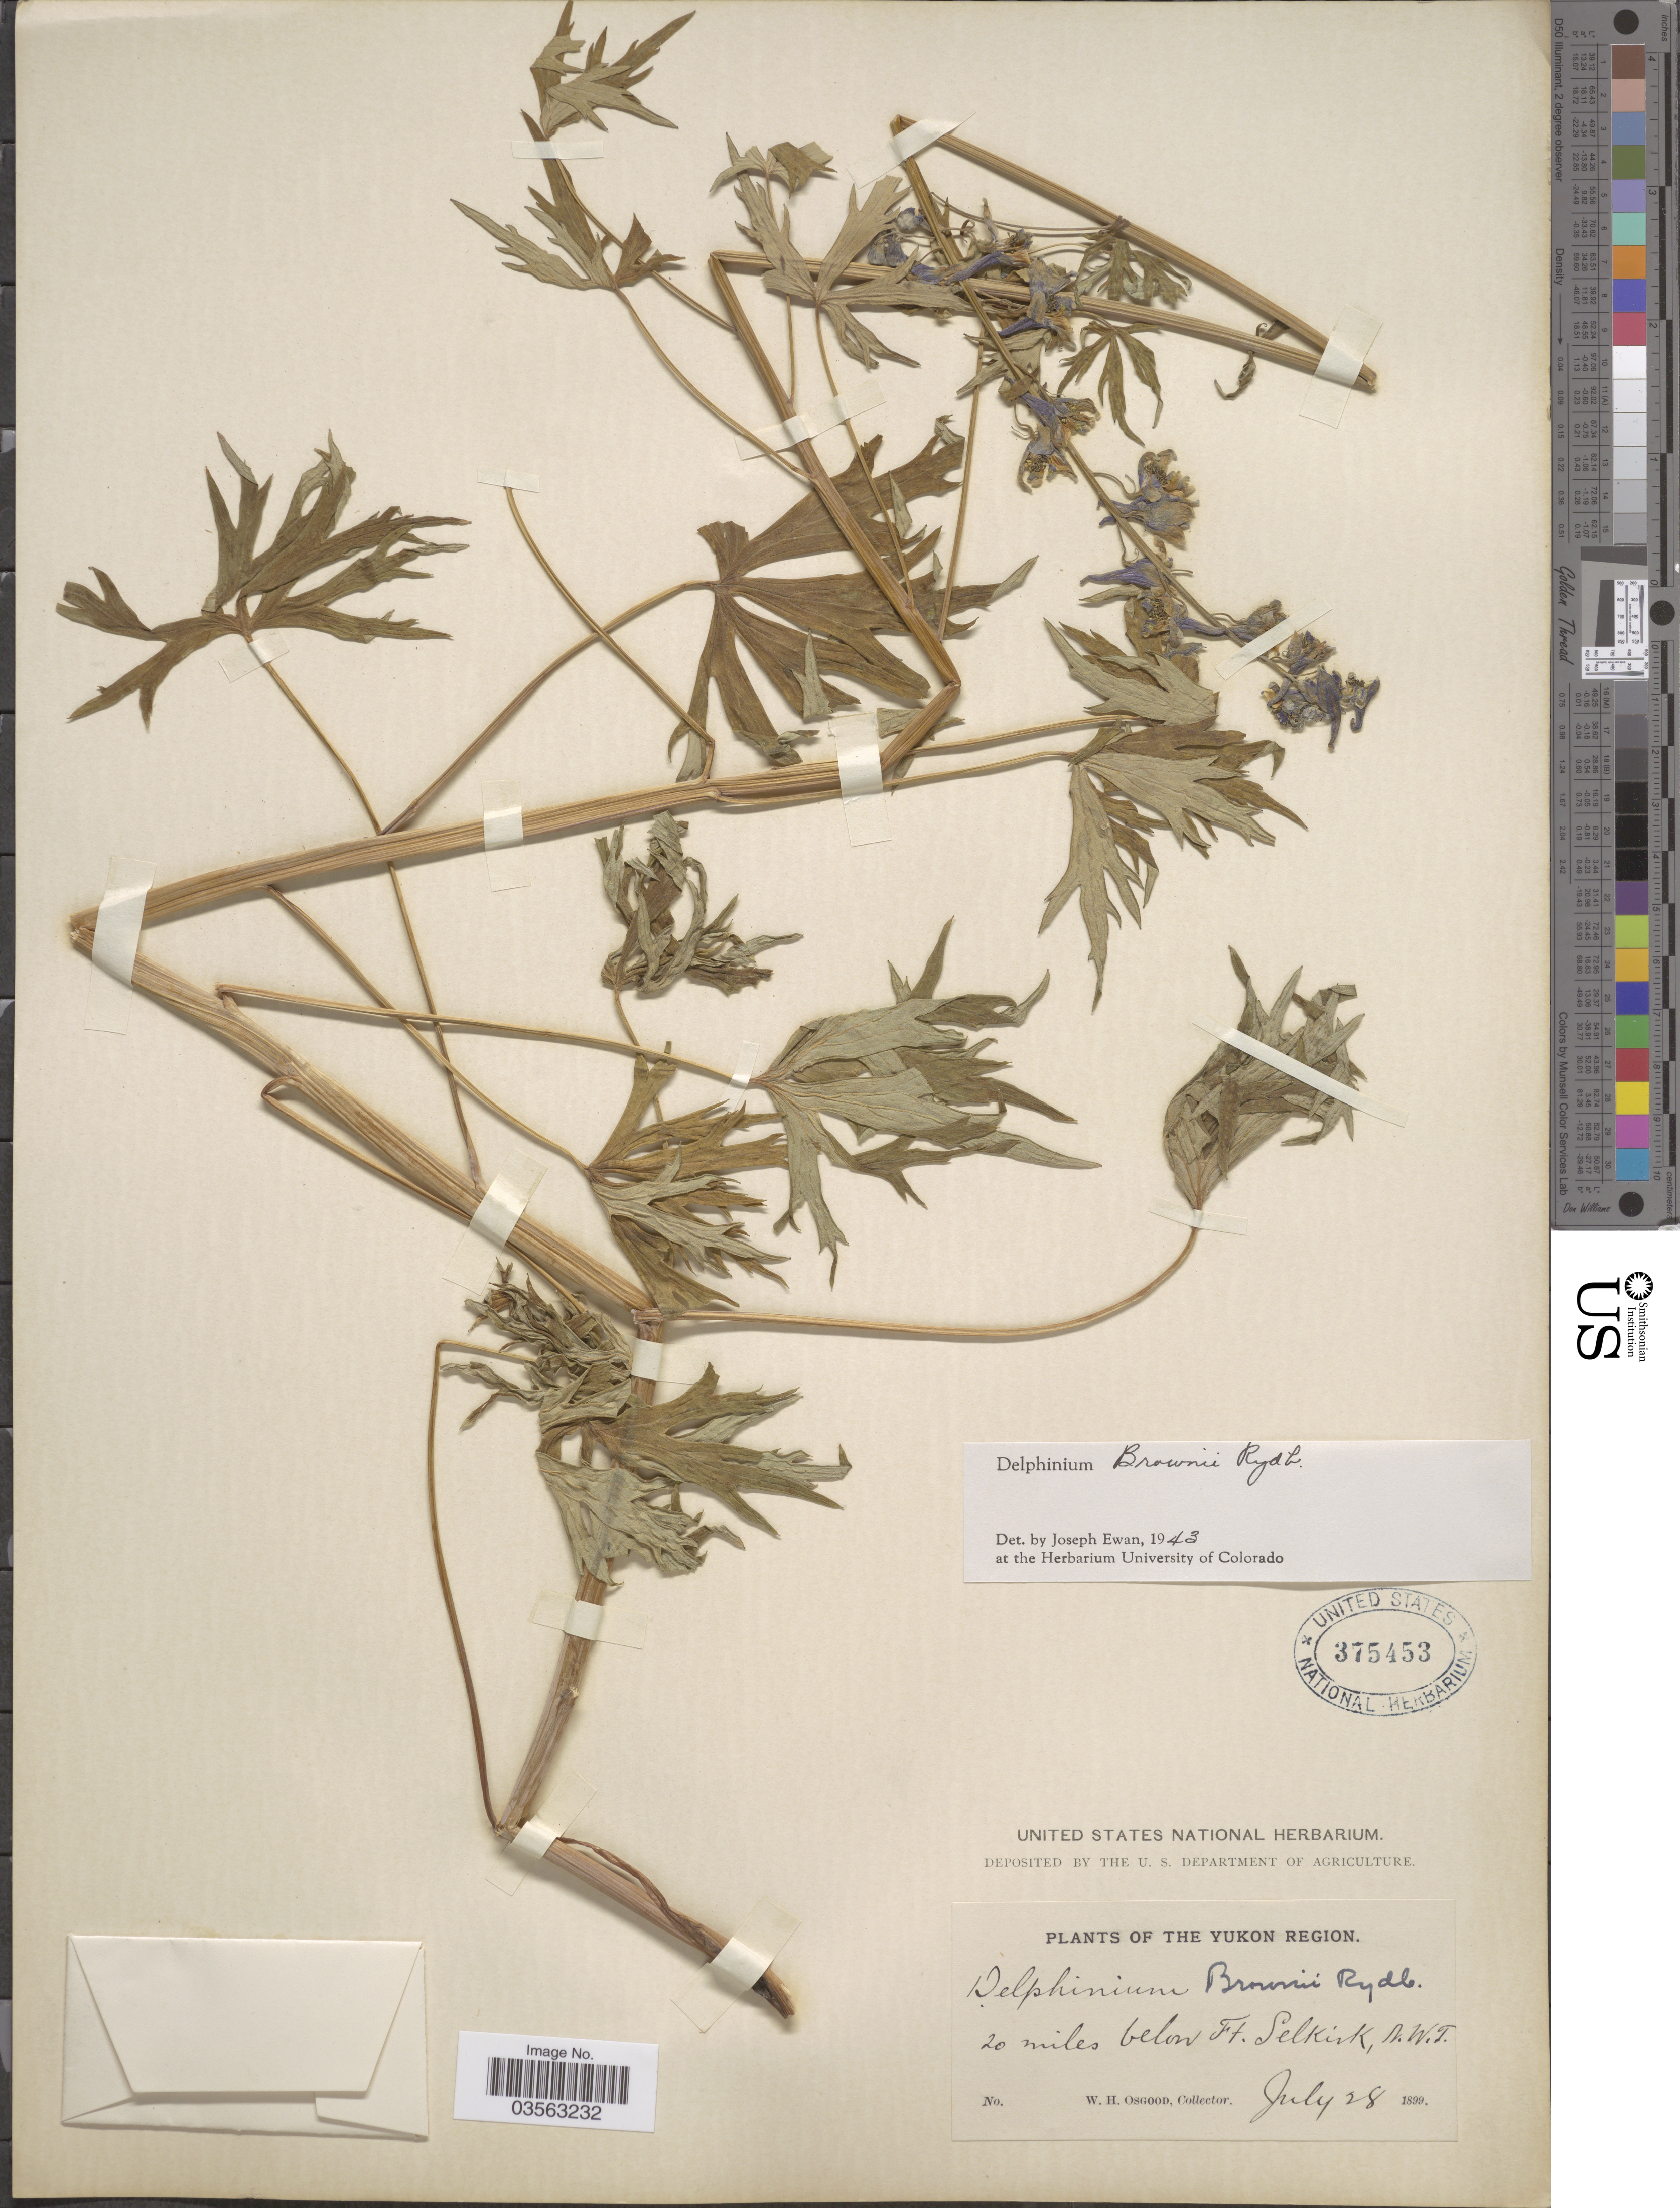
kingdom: Plantae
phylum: Tracheophyta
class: Magnoliopsida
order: Ranunculales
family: Ranunculaceae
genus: Delphinium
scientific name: Delphinium glaucum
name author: S. Watson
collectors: W. Osgood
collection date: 1899-07-28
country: Canada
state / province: Yukon Territory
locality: The Yukon Region. 20 miles below Ft. Selkirk. N.W.T.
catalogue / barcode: US 375453